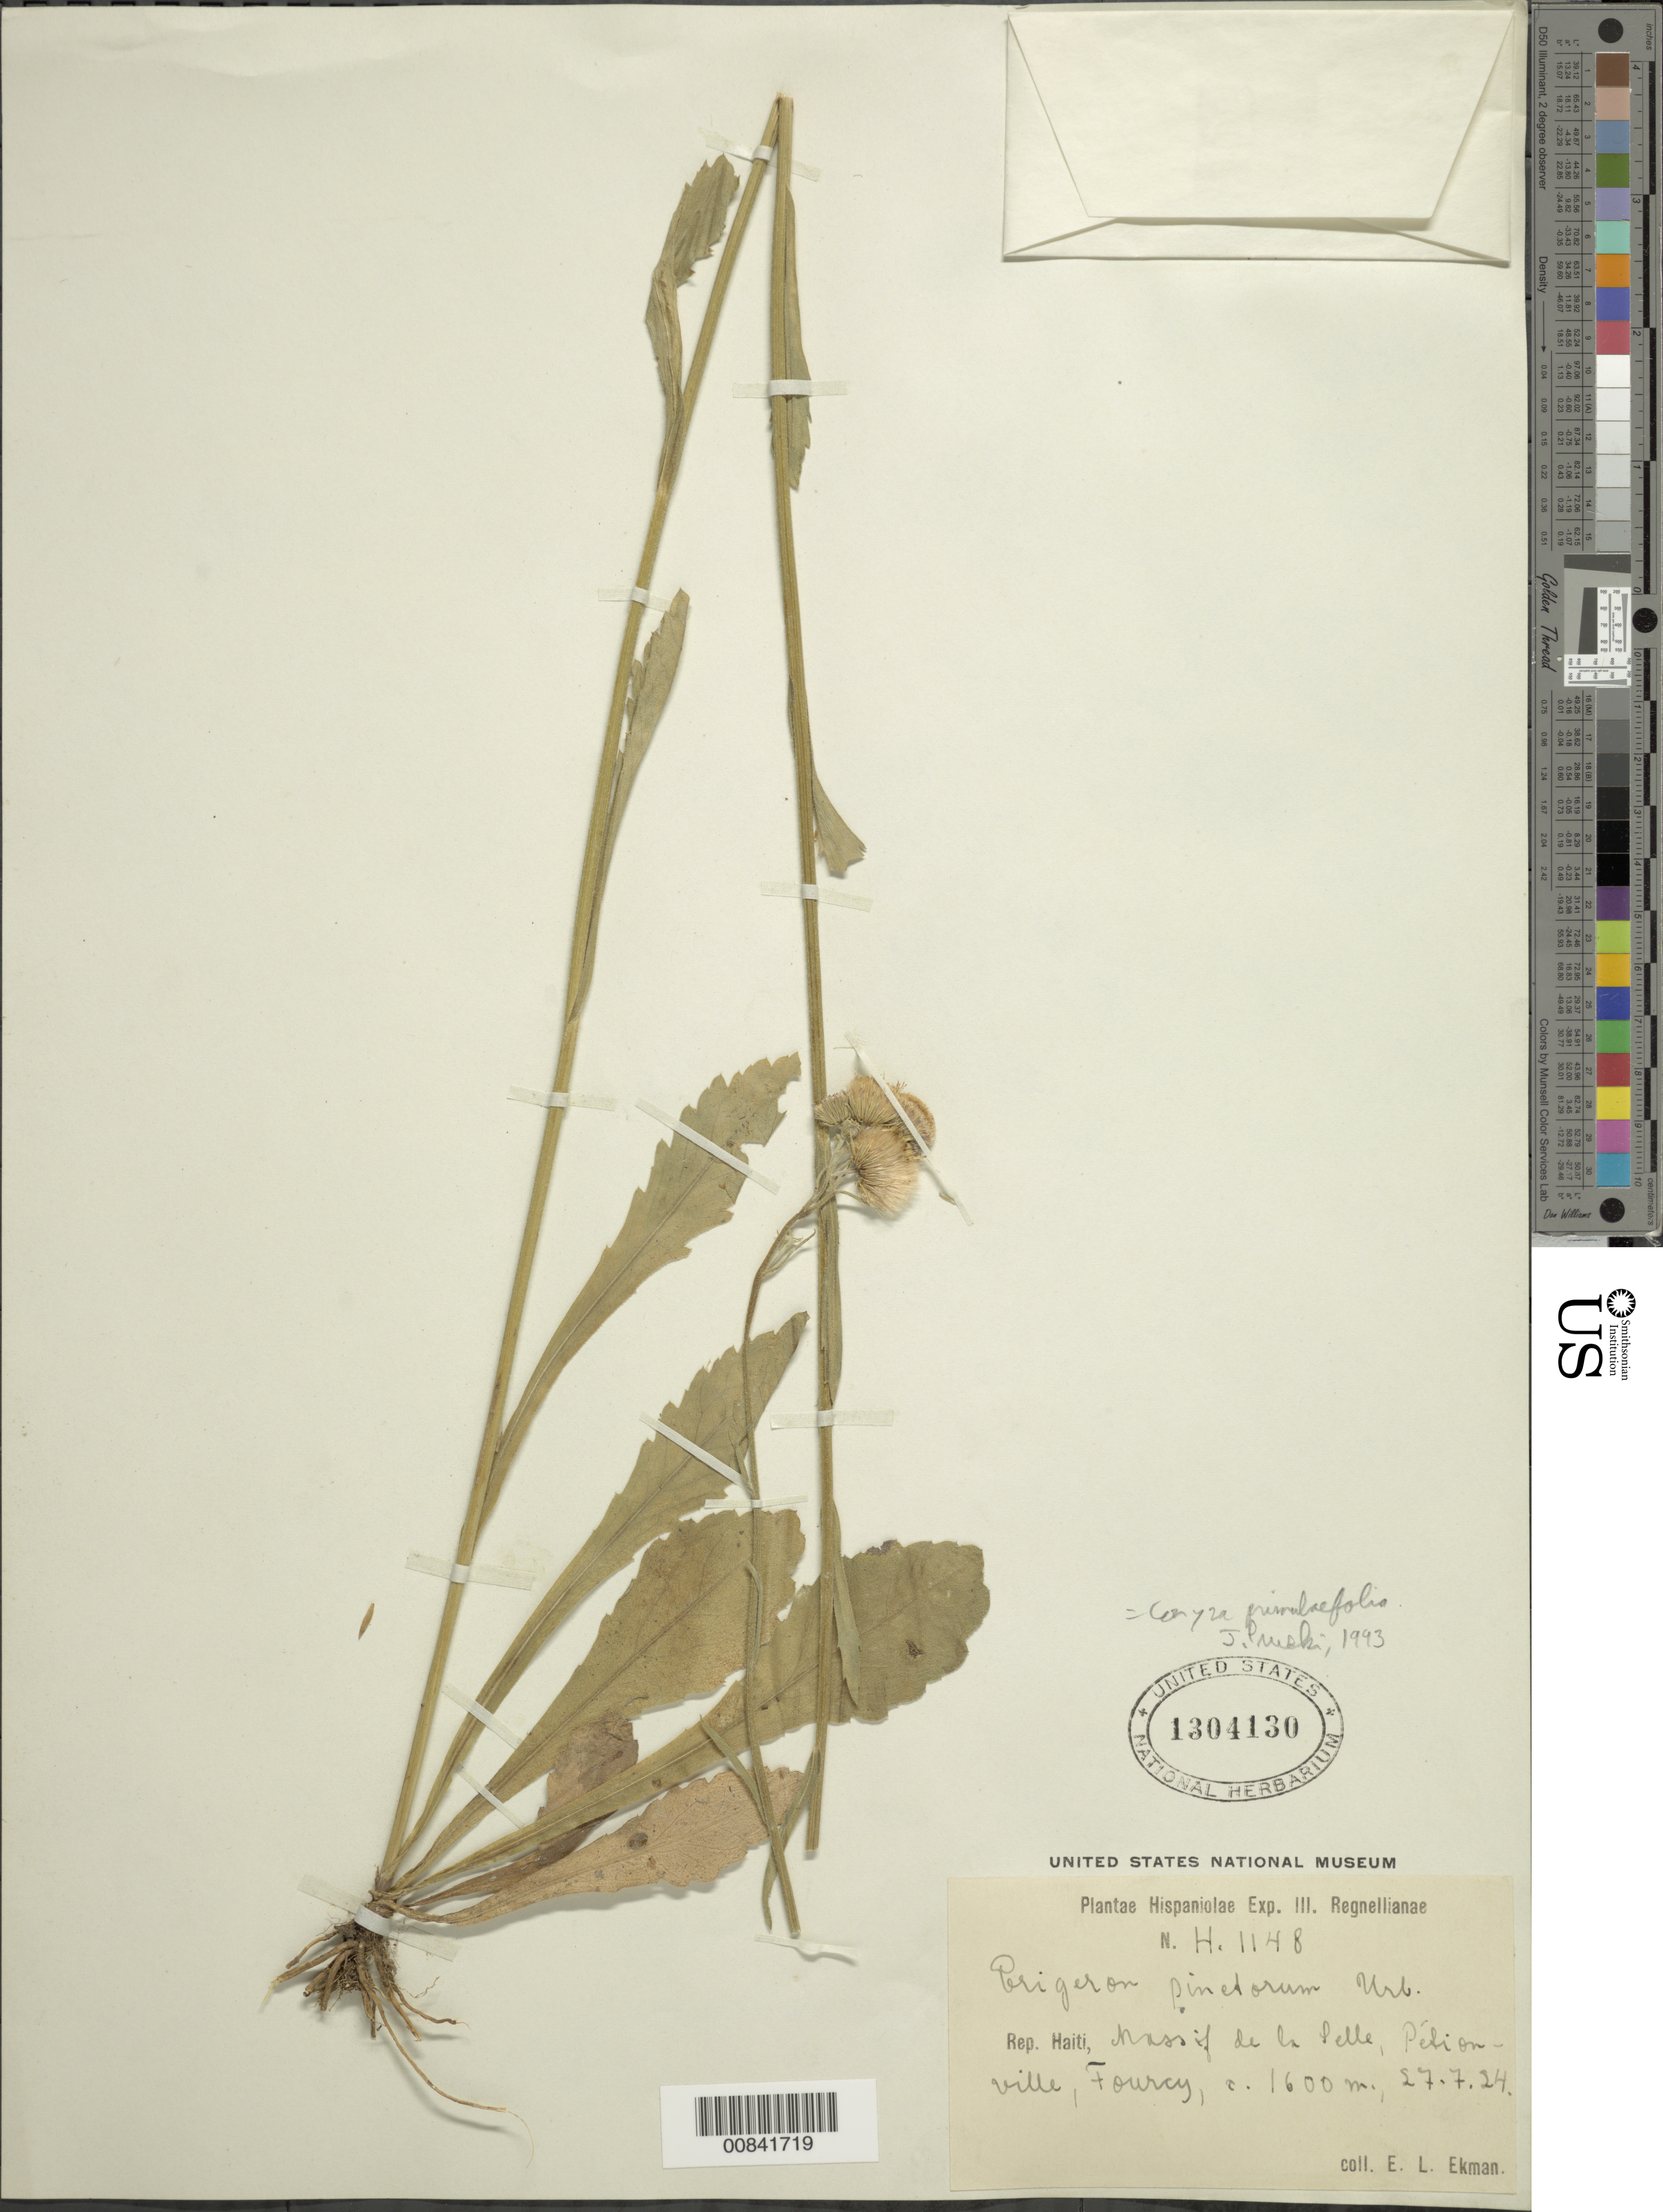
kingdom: Plantae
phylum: Tracheophyta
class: Magnoliopsida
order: Asterales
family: Asteraceae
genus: Conyza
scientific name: Conyza primulaefolia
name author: (Lam.) Cuatrec. & Lourteig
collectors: E. L. Ekman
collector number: H 1148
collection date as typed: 27 Jul 1924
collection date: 1924-07-27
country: Haiti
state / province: Ouest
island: Hispaniola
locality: Massif de la Selle, Pétionville, Fourcy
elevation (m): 1600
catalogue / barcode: US 1304130